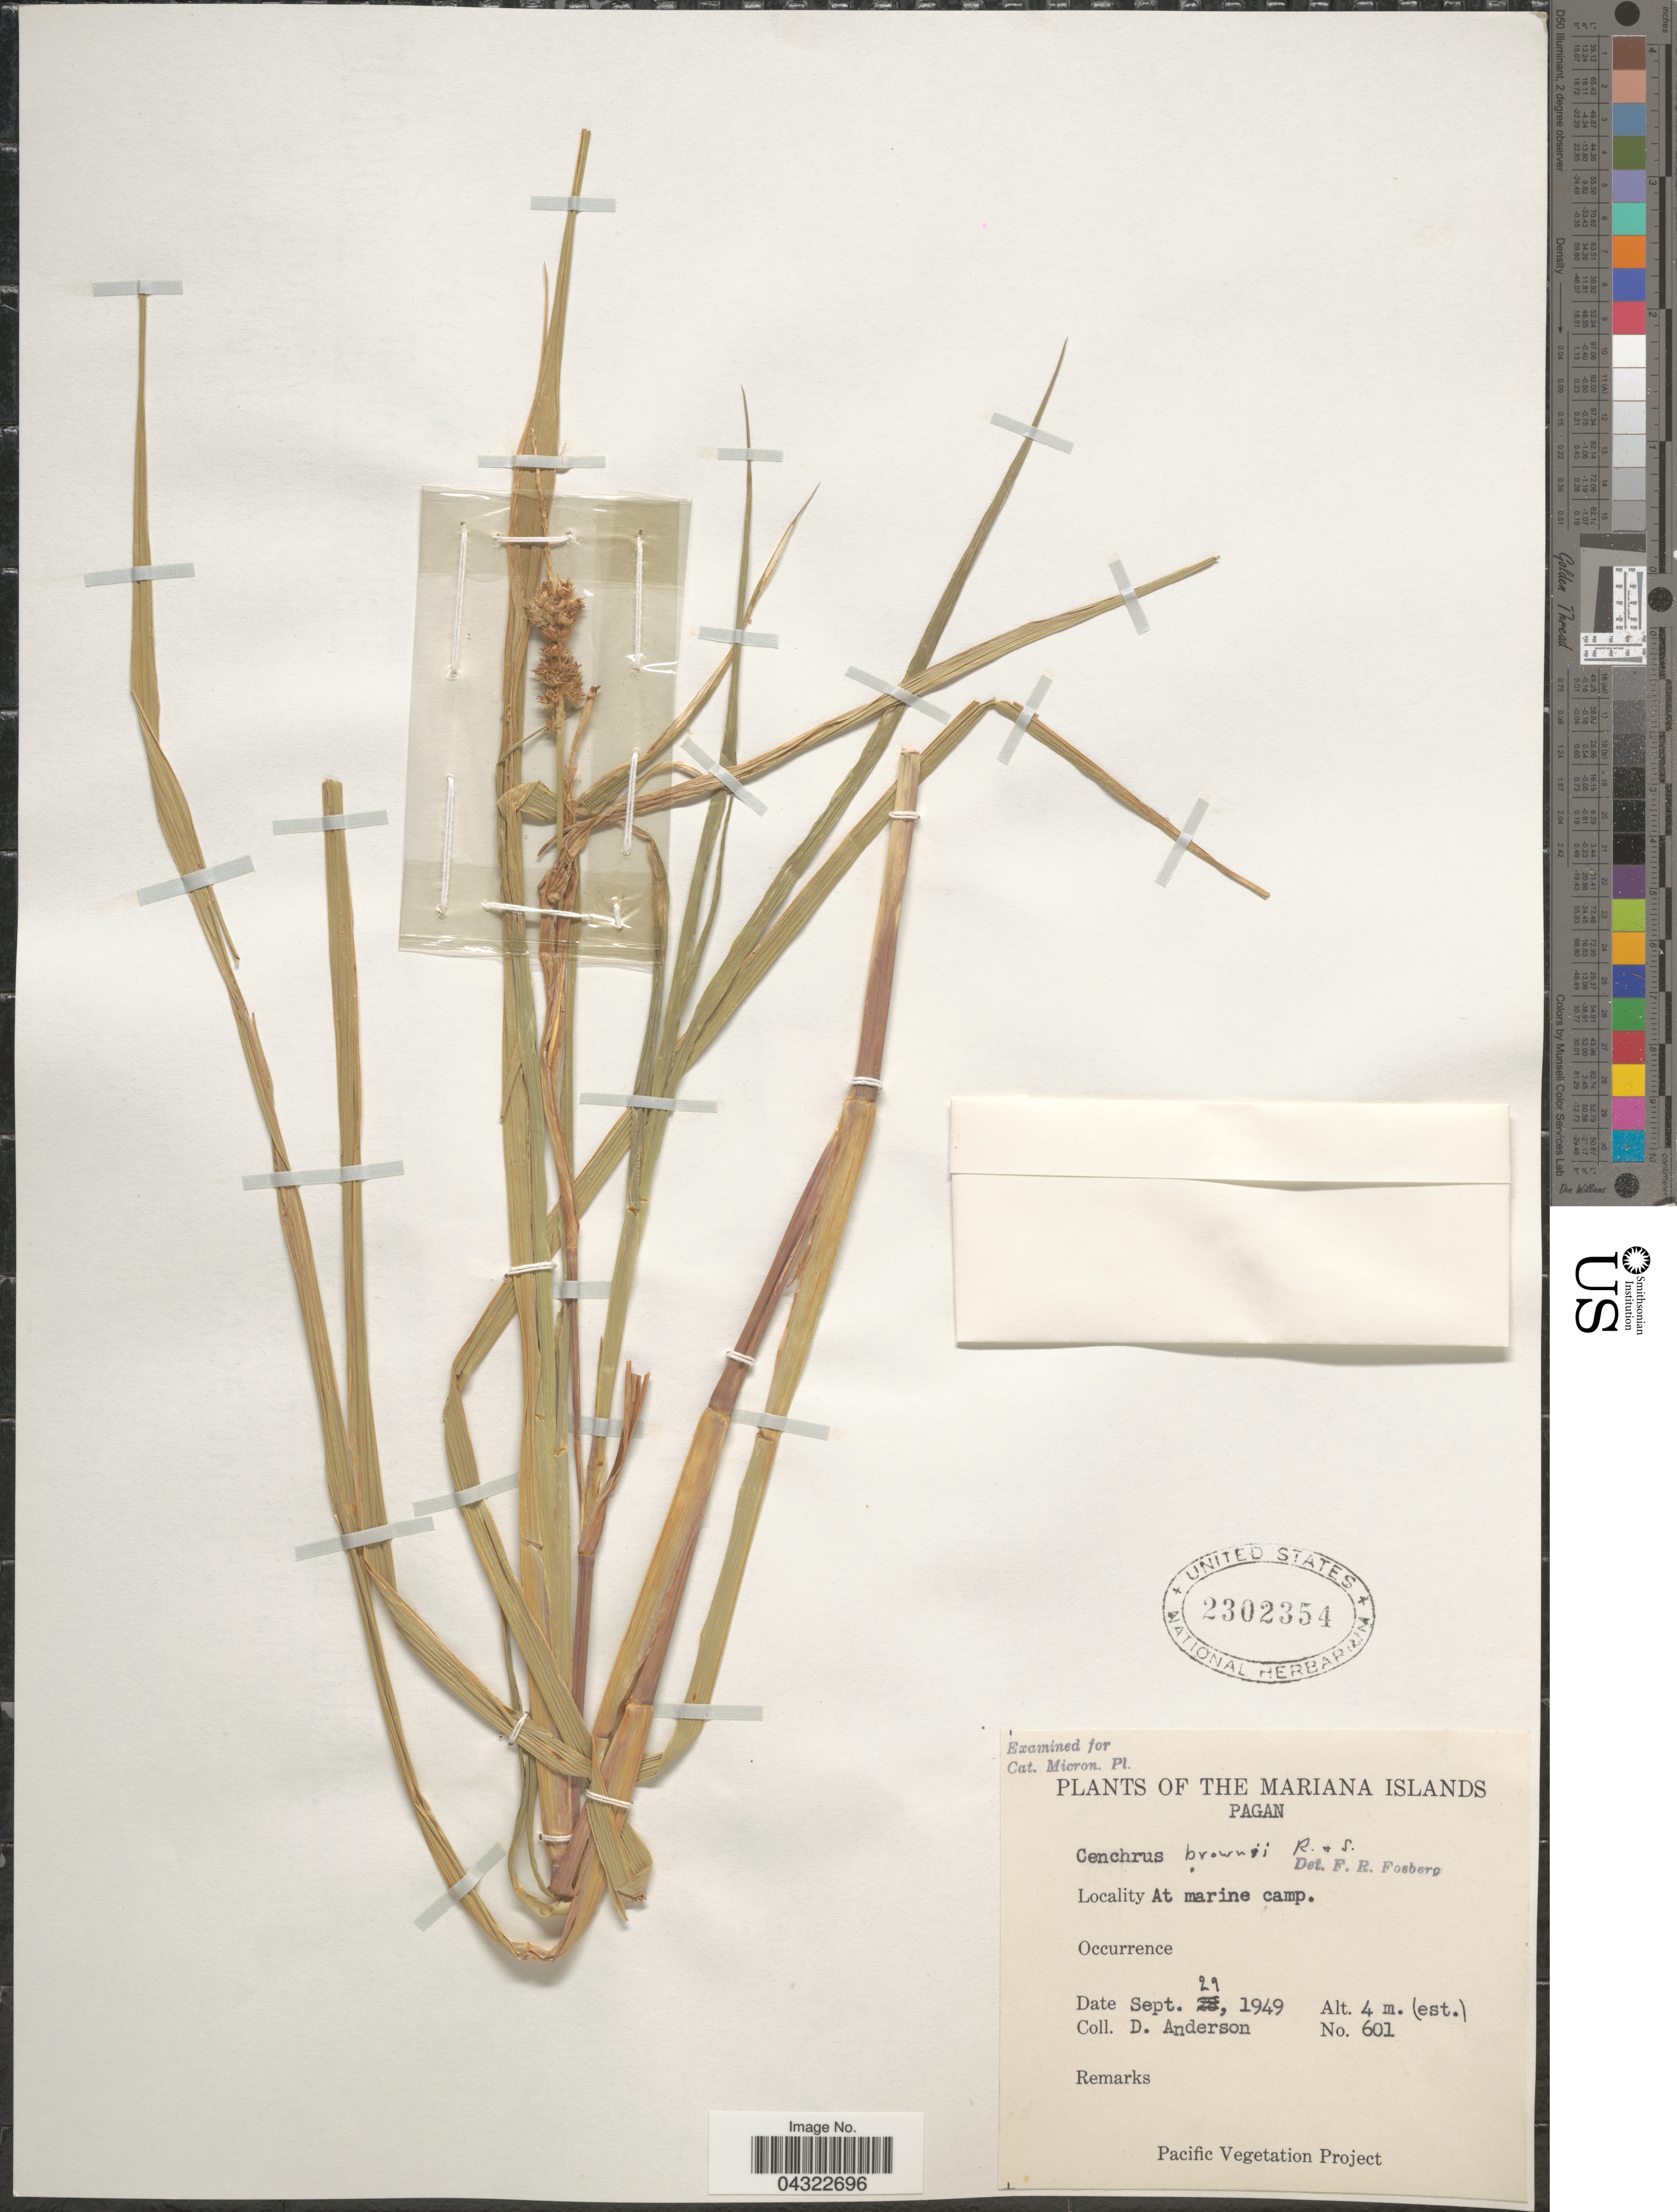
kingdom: Plantae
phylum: Tracheophyta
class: Liliopsida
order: Poales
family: Poaceae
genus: Cenchrus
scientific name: Cenchrus brownii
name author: Roem. & Schult.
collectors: D. Anderson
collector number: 601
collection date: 1949-09-29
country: Northern Mariana Islands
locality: The Mariana Islands. Pagan. At marine camp.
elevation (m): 4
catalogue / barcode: US 2302354